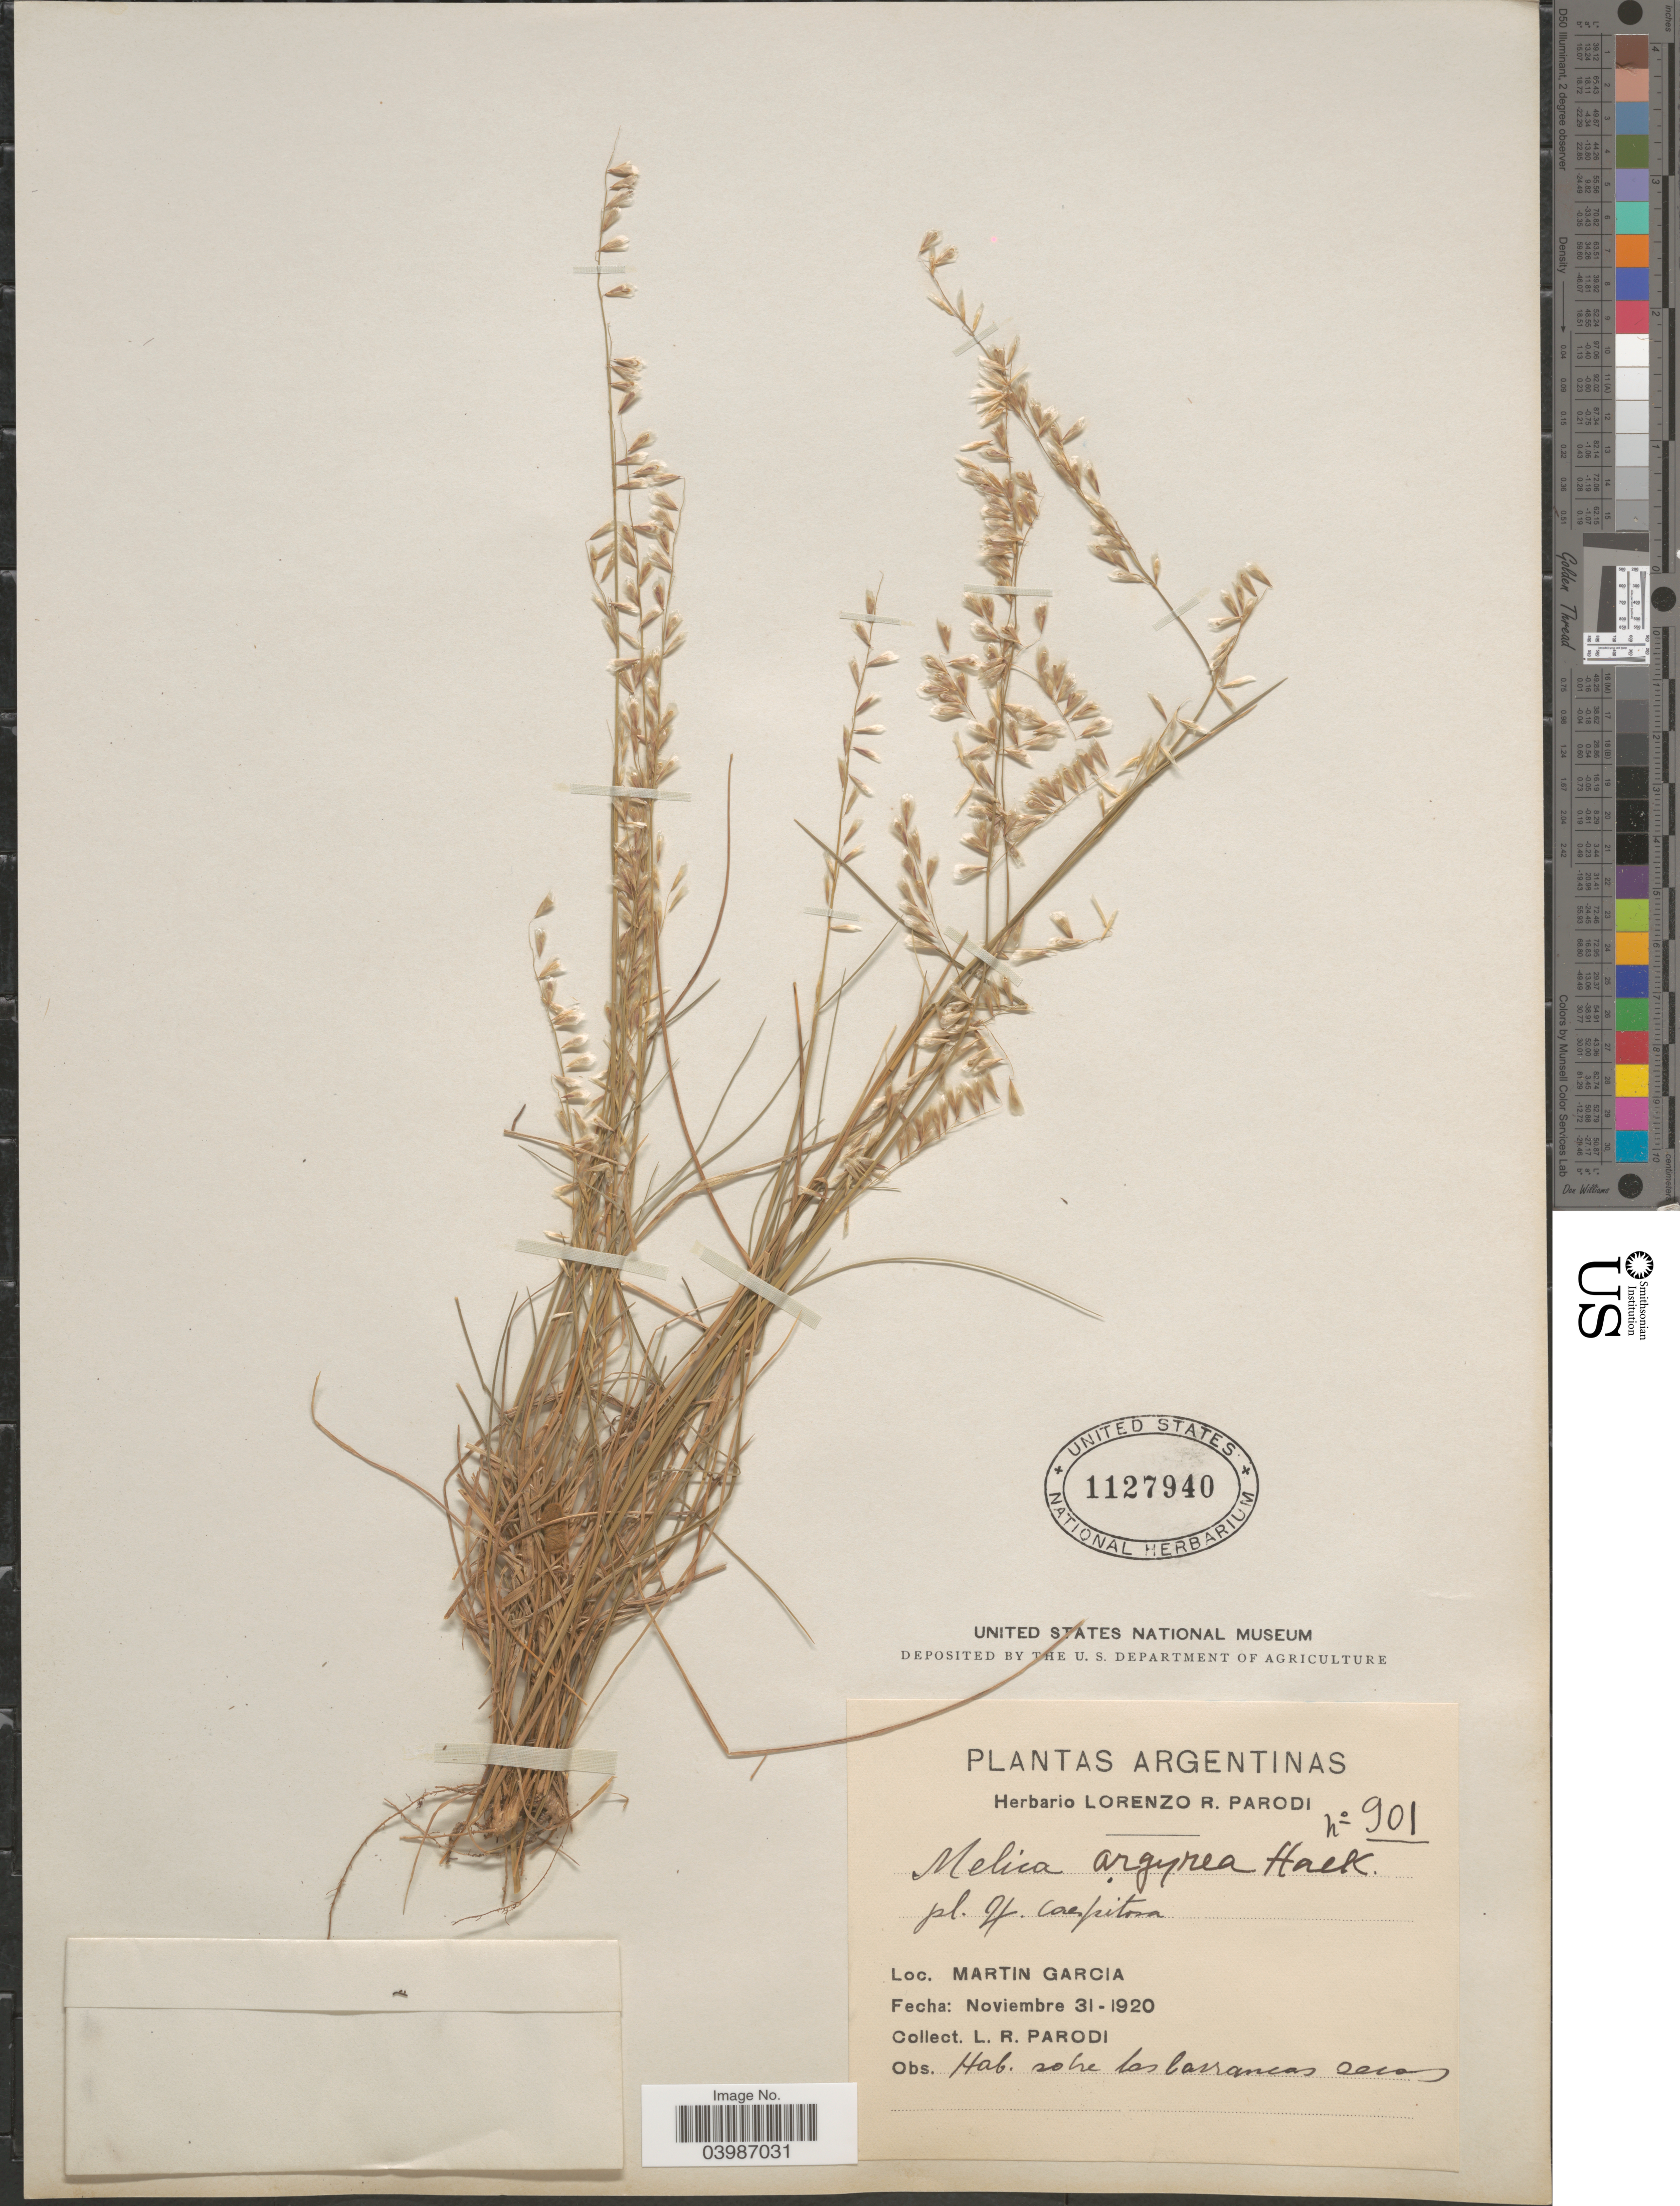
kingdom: Plantae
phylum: Tracheophyta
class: Liliopsida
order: Poales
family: Poaceae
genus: Melica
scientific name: Melica argyrea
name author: Hack. ex Stuck.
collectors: L. R. Parodi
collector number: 901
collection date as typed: Noviembre 31 - 1920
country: Argentina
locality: Martin Garcia.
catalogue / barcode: US 1127940